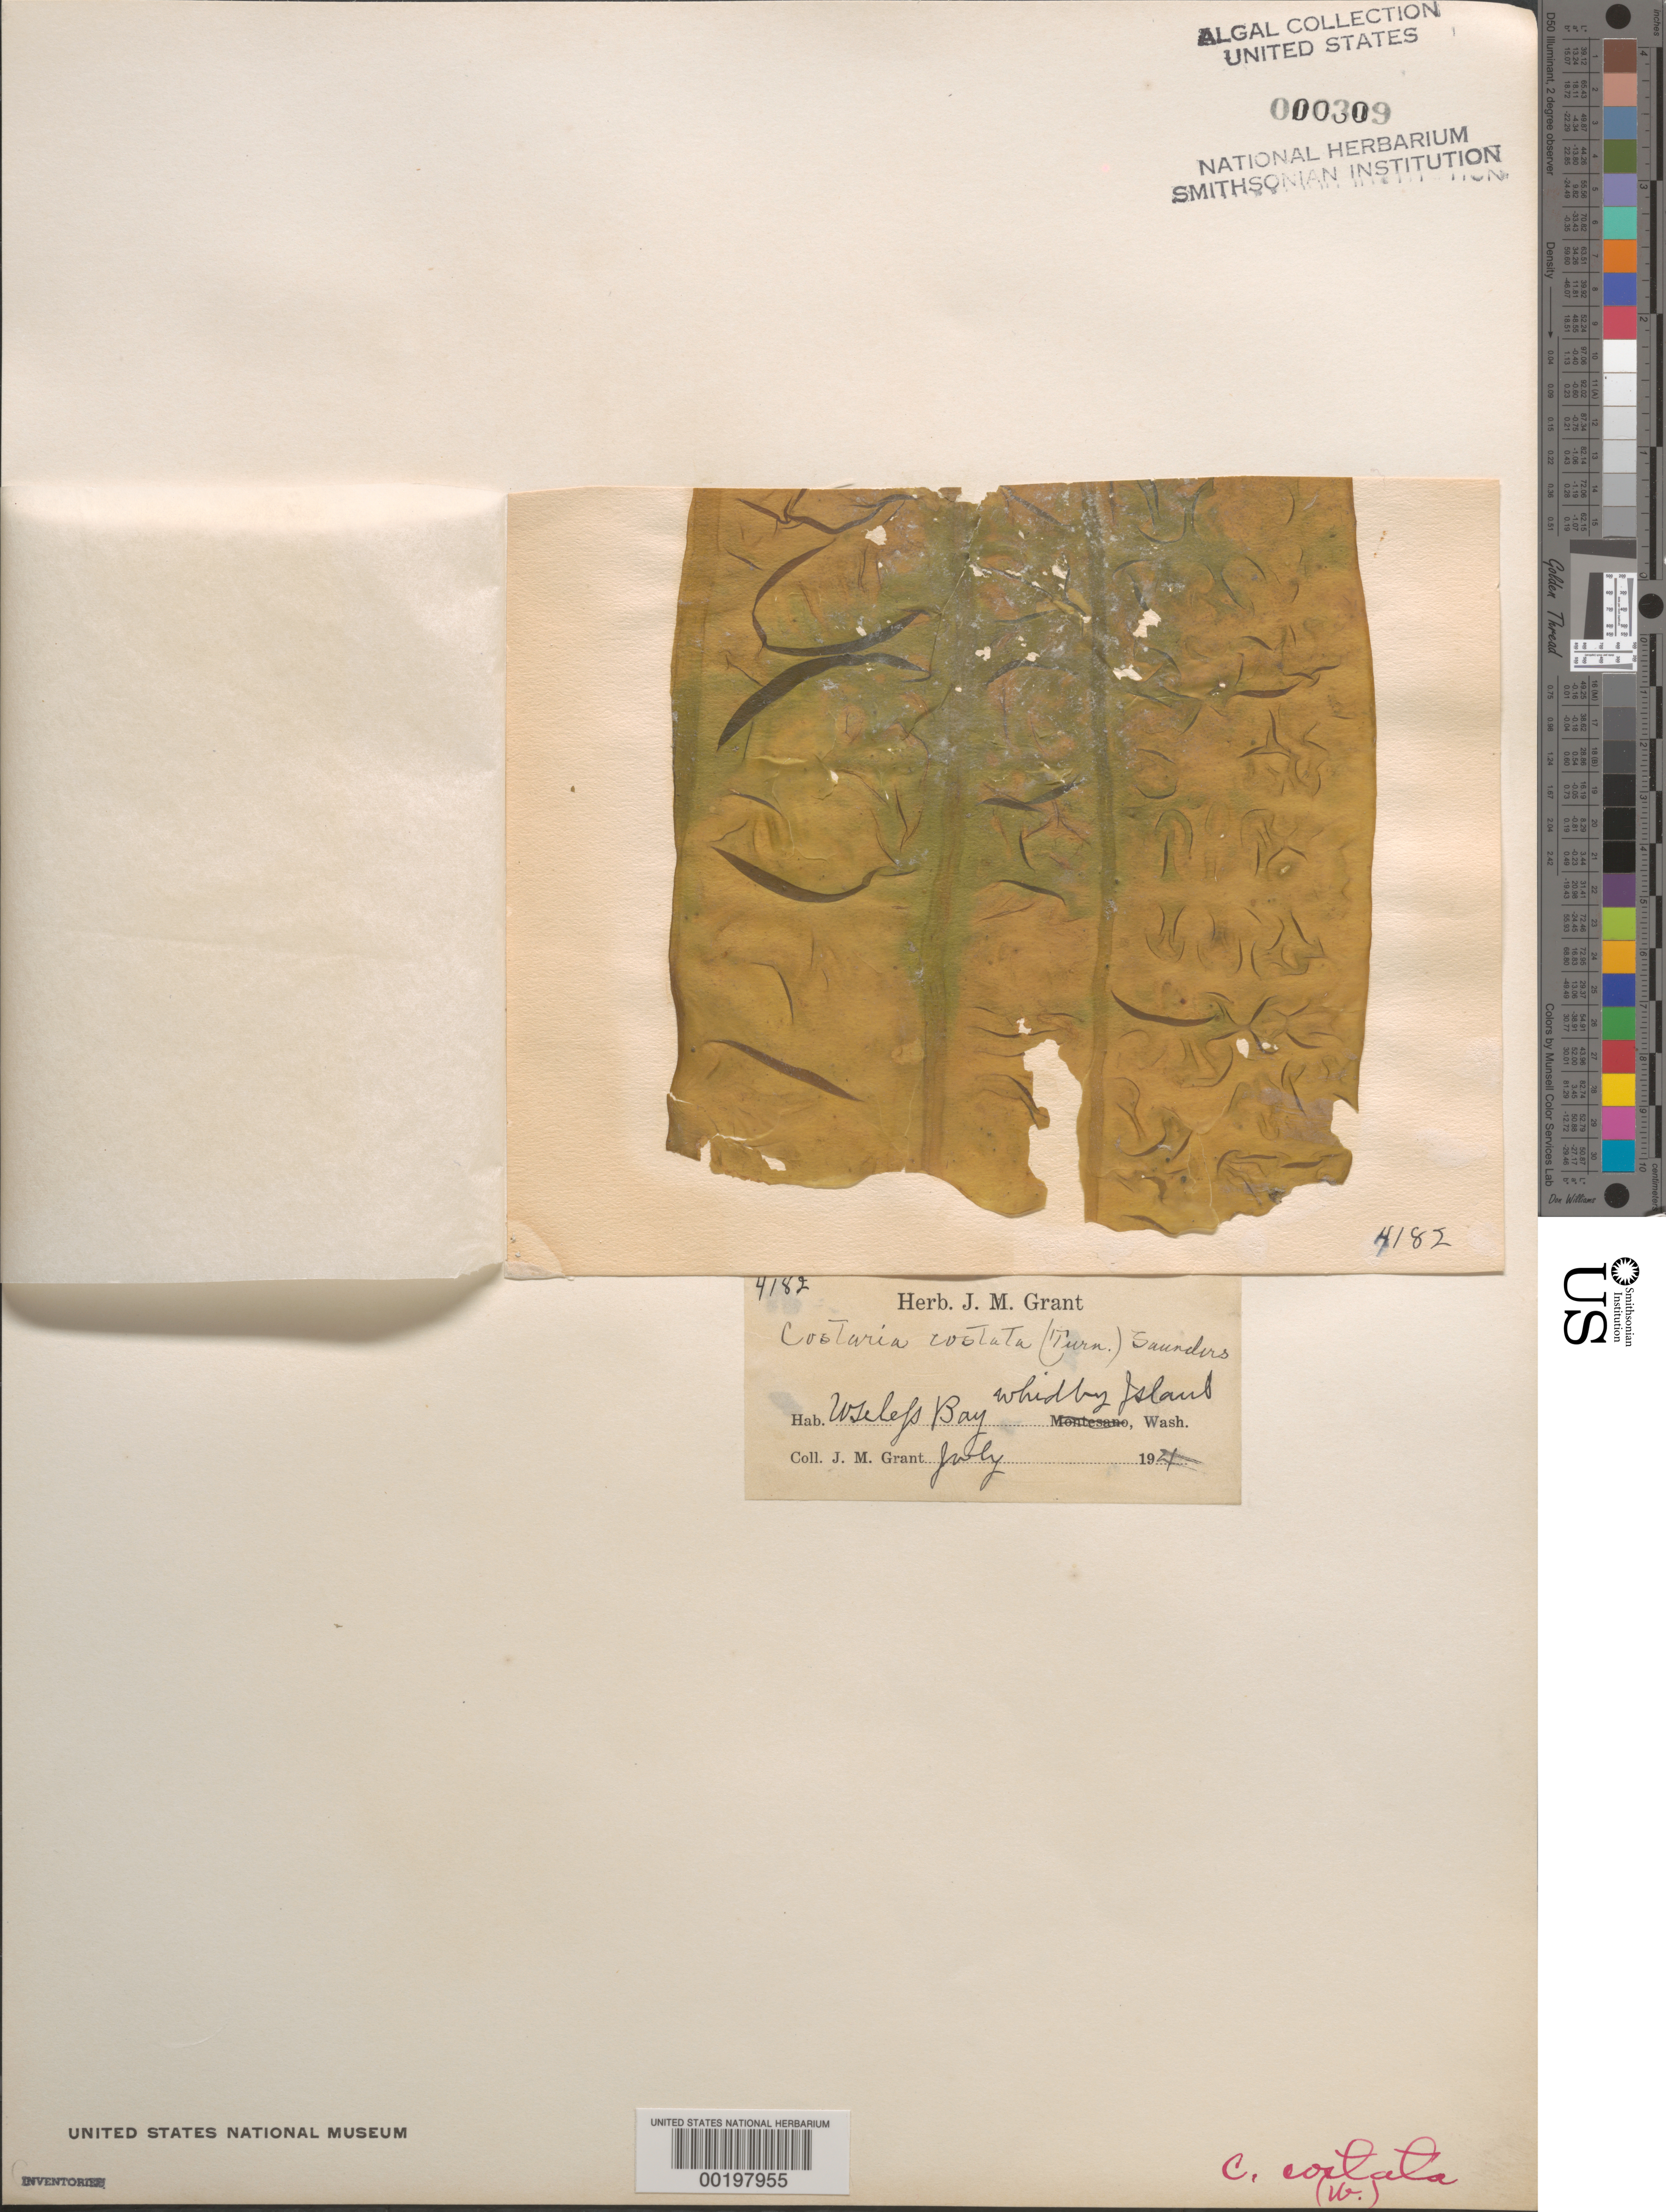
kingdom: Chromista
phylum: Ochrophyta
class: Phaeophyceae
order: Laminariales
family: Costariaceae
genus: Costaria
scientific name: Costaria costata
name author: (C. Agardh) D.A. Saunders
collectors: J. M. Grant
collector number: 4182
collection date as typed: Jul 1921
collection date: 1921-07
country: United States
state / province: Washington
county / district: Island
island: Whidbey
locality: Wselefs Bay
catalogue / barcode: US 309